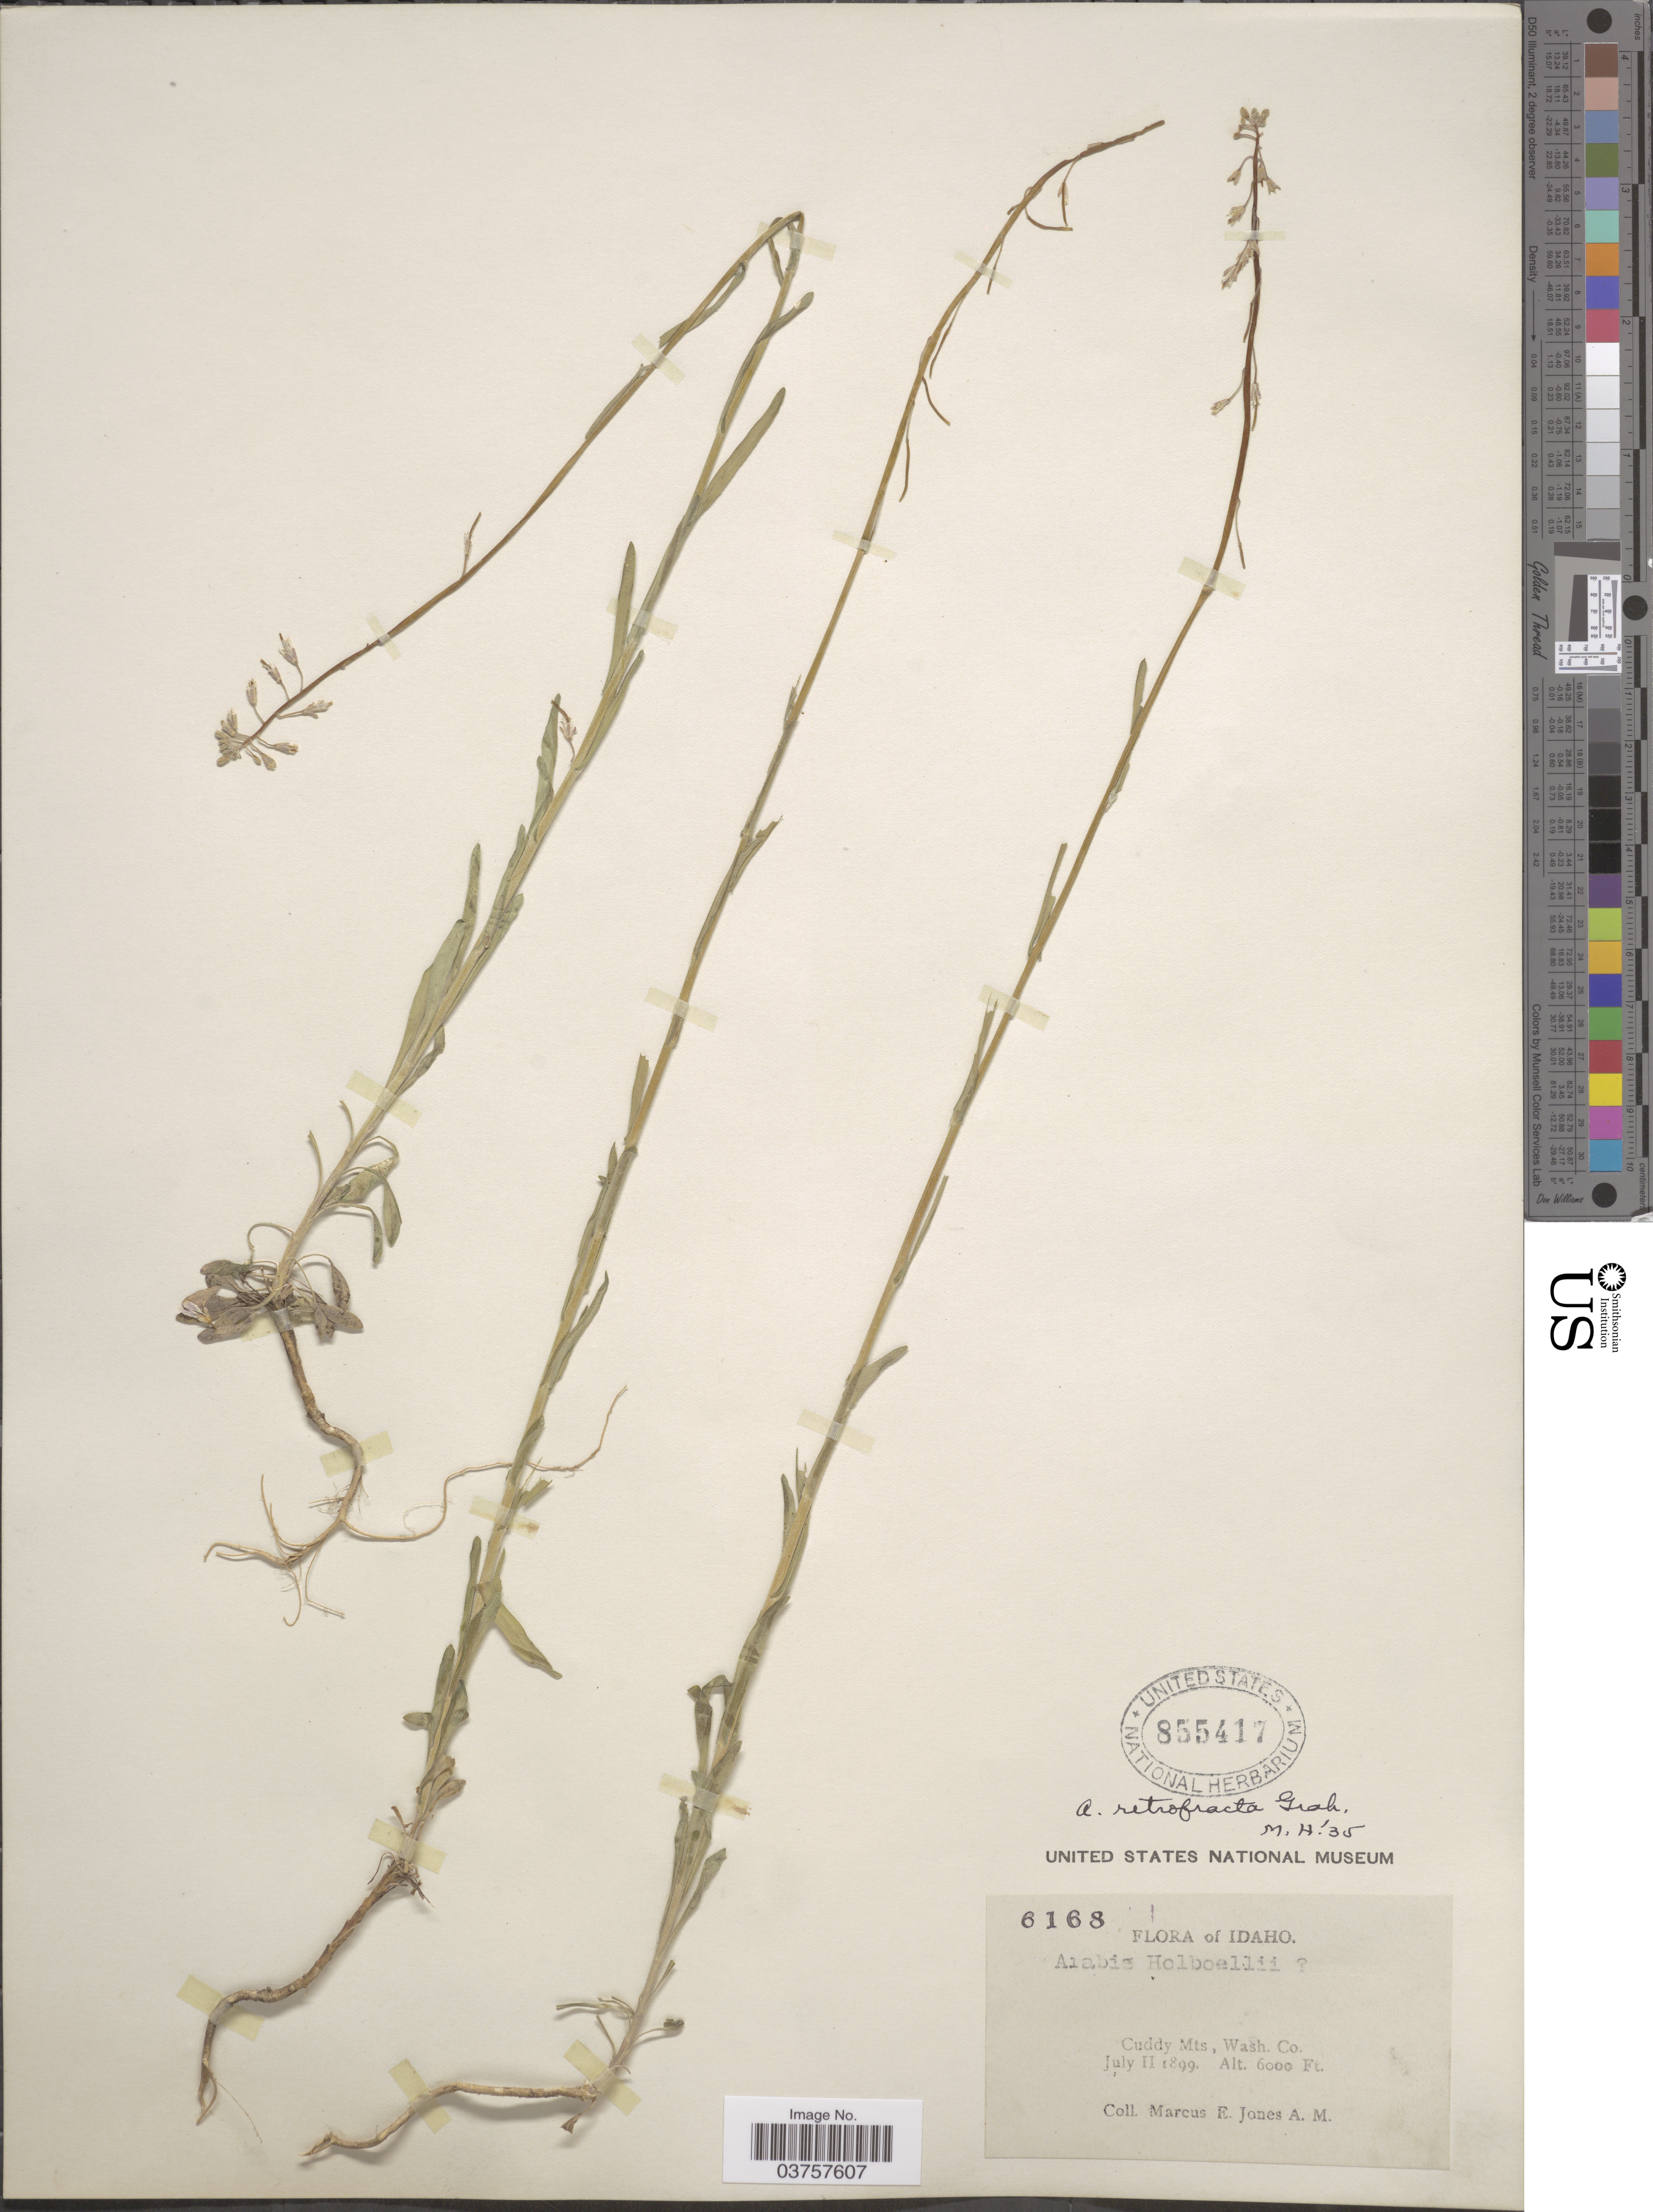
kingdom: Plantae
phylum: Tracheophyta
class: Magnoliopsida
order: Brassicales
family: Brassicaceae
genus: Arabis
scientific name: Arabis holboellii var. retrofracta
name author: Rydb.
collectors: M. E. Jones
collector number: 6168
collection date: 1899-07-11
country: United States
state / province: Idaho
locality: Cuddy Mts., Wash. Co.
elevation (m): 1829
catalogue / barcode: US 855417